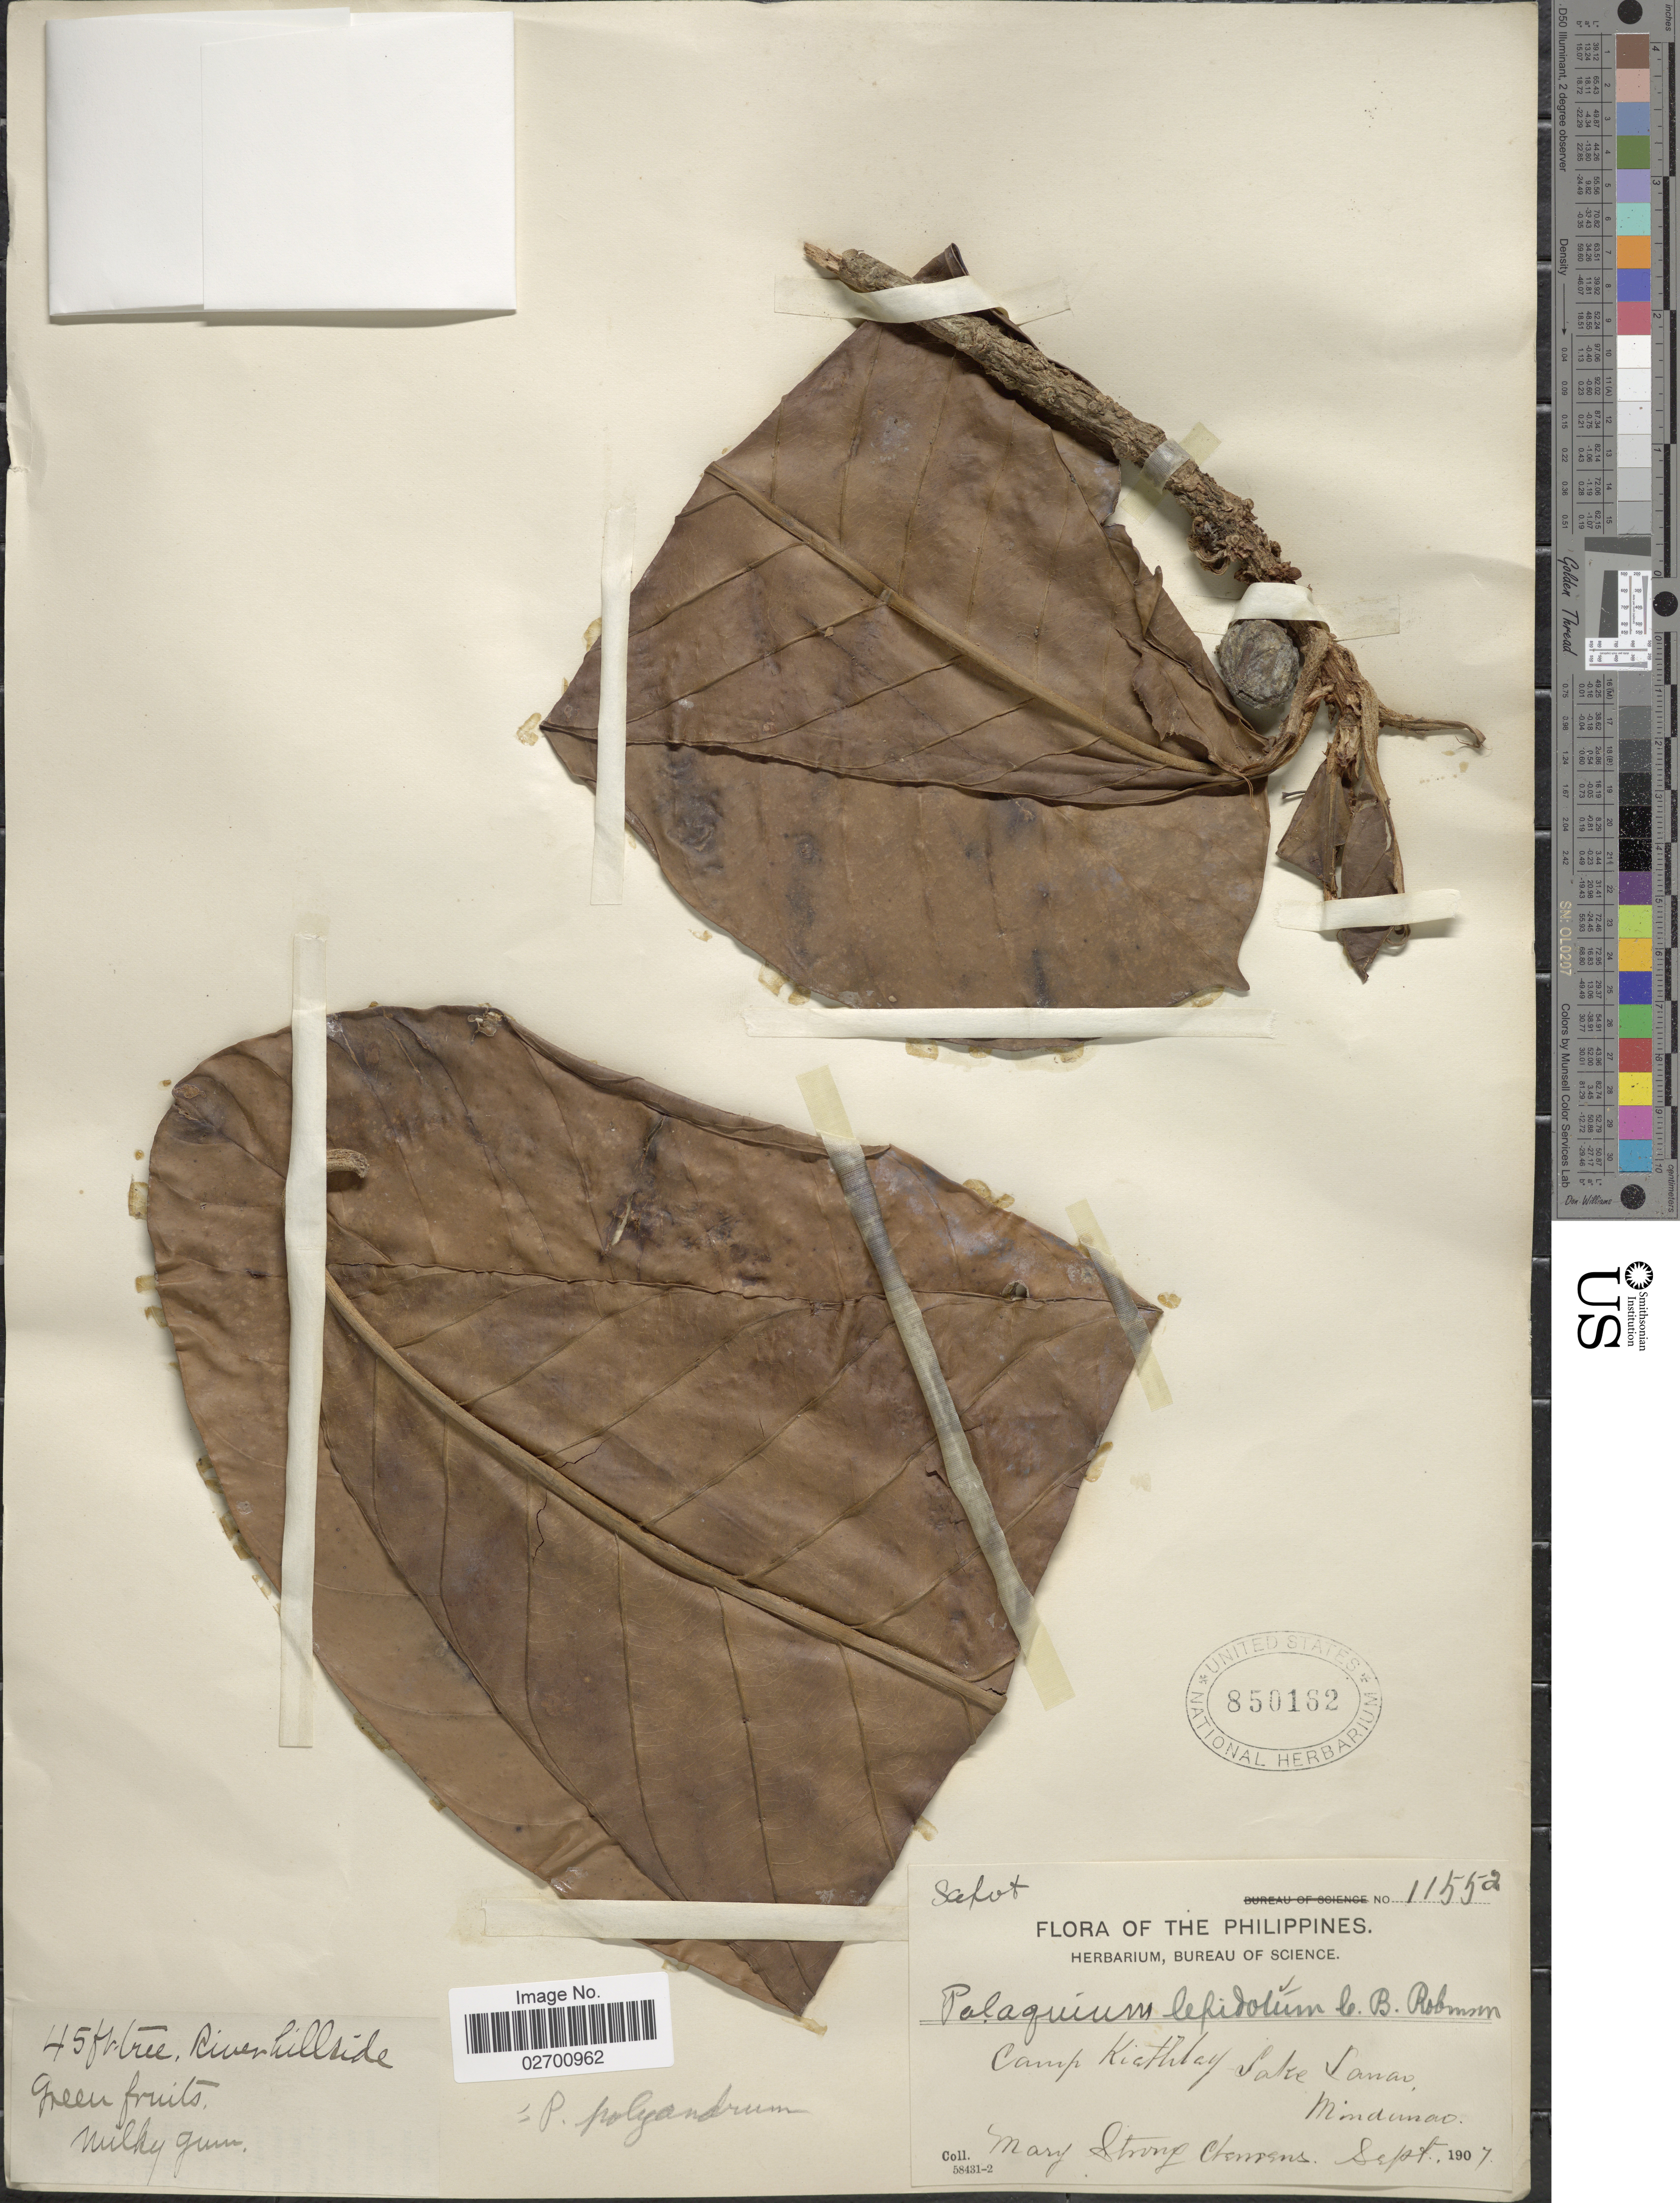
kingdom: Plantae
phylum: Tracheophyta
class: Magnoliopsida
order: Ericales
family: Sapotaceae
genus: Palaquium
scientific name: Palaquium polyandrum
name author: C.B. Rob.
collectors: M. S. Clemens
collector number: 11552*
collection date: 1907-09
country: Philippines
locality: Camp Keithley, Lake Lanao, Mindanao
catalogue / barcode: US 850162